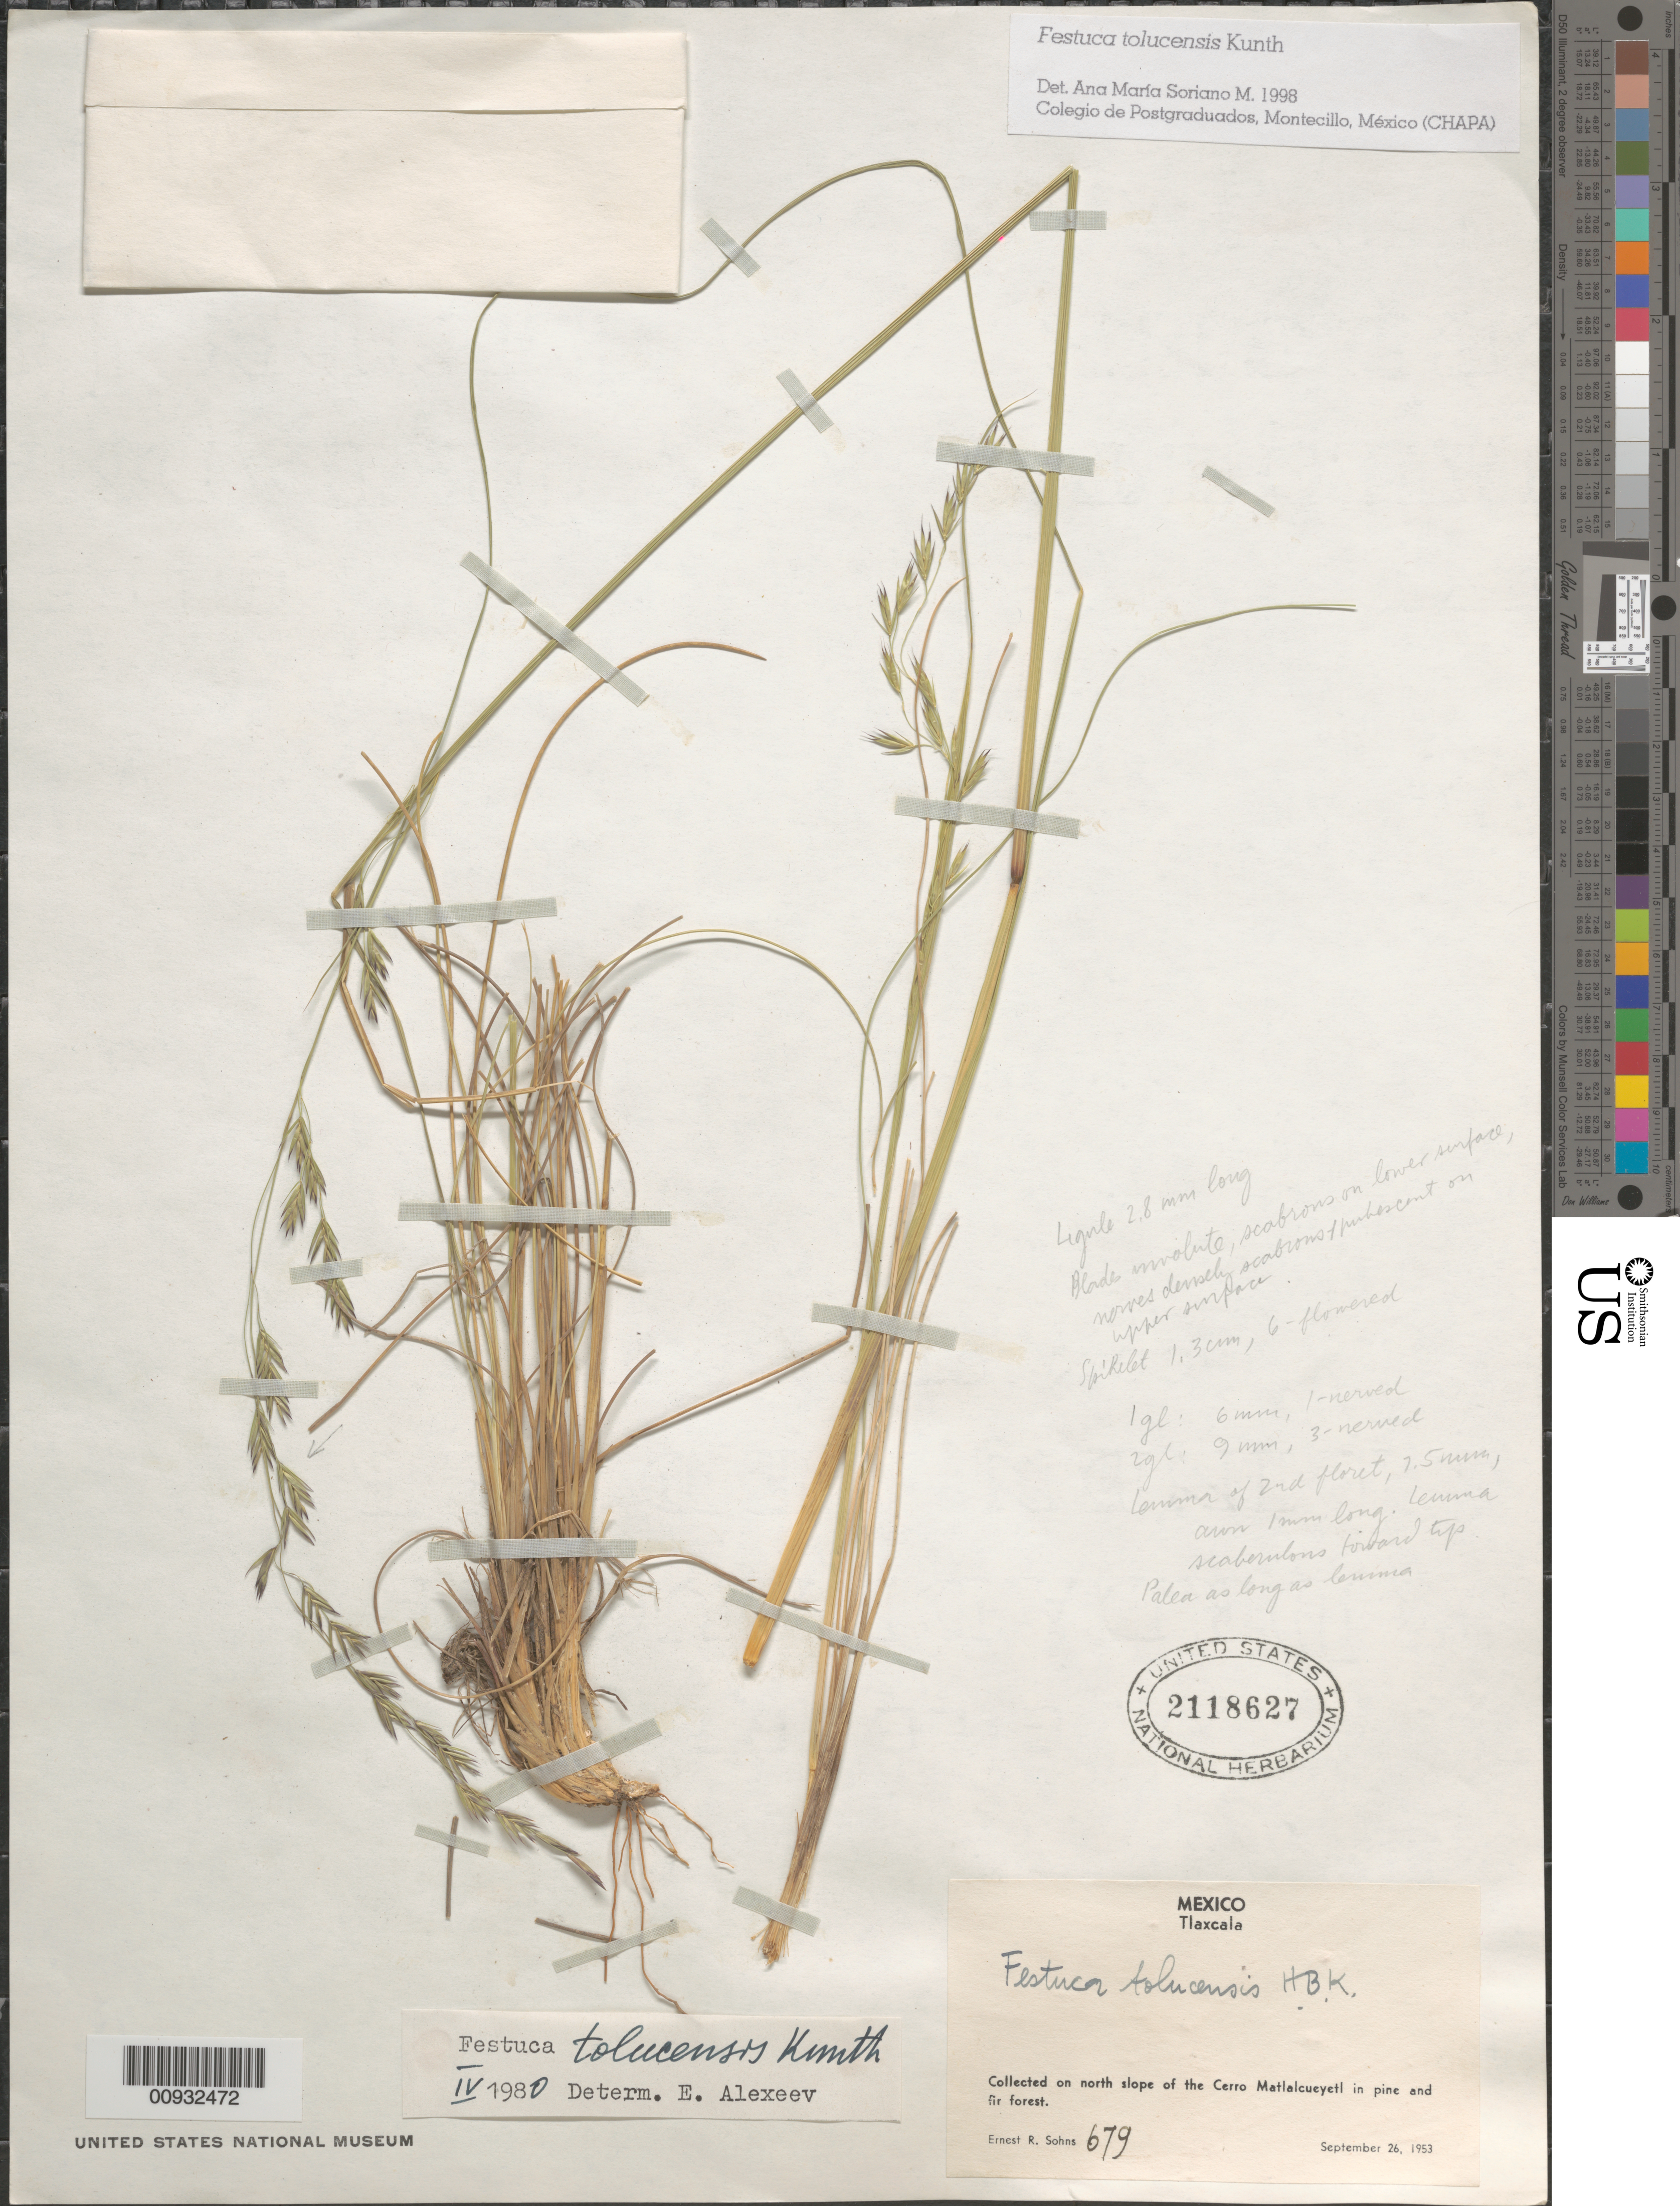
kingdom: Plantae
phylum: Tracheophyta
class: Liliopsida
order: Poales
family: Poaceae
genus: Festuca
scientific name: Festuca tolucensis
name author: Kunth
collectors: E. R. Sohns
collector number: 679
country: Mexico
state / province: Tlaxcala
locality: Cerro Matlalcueyetl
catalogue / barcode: US 2118627